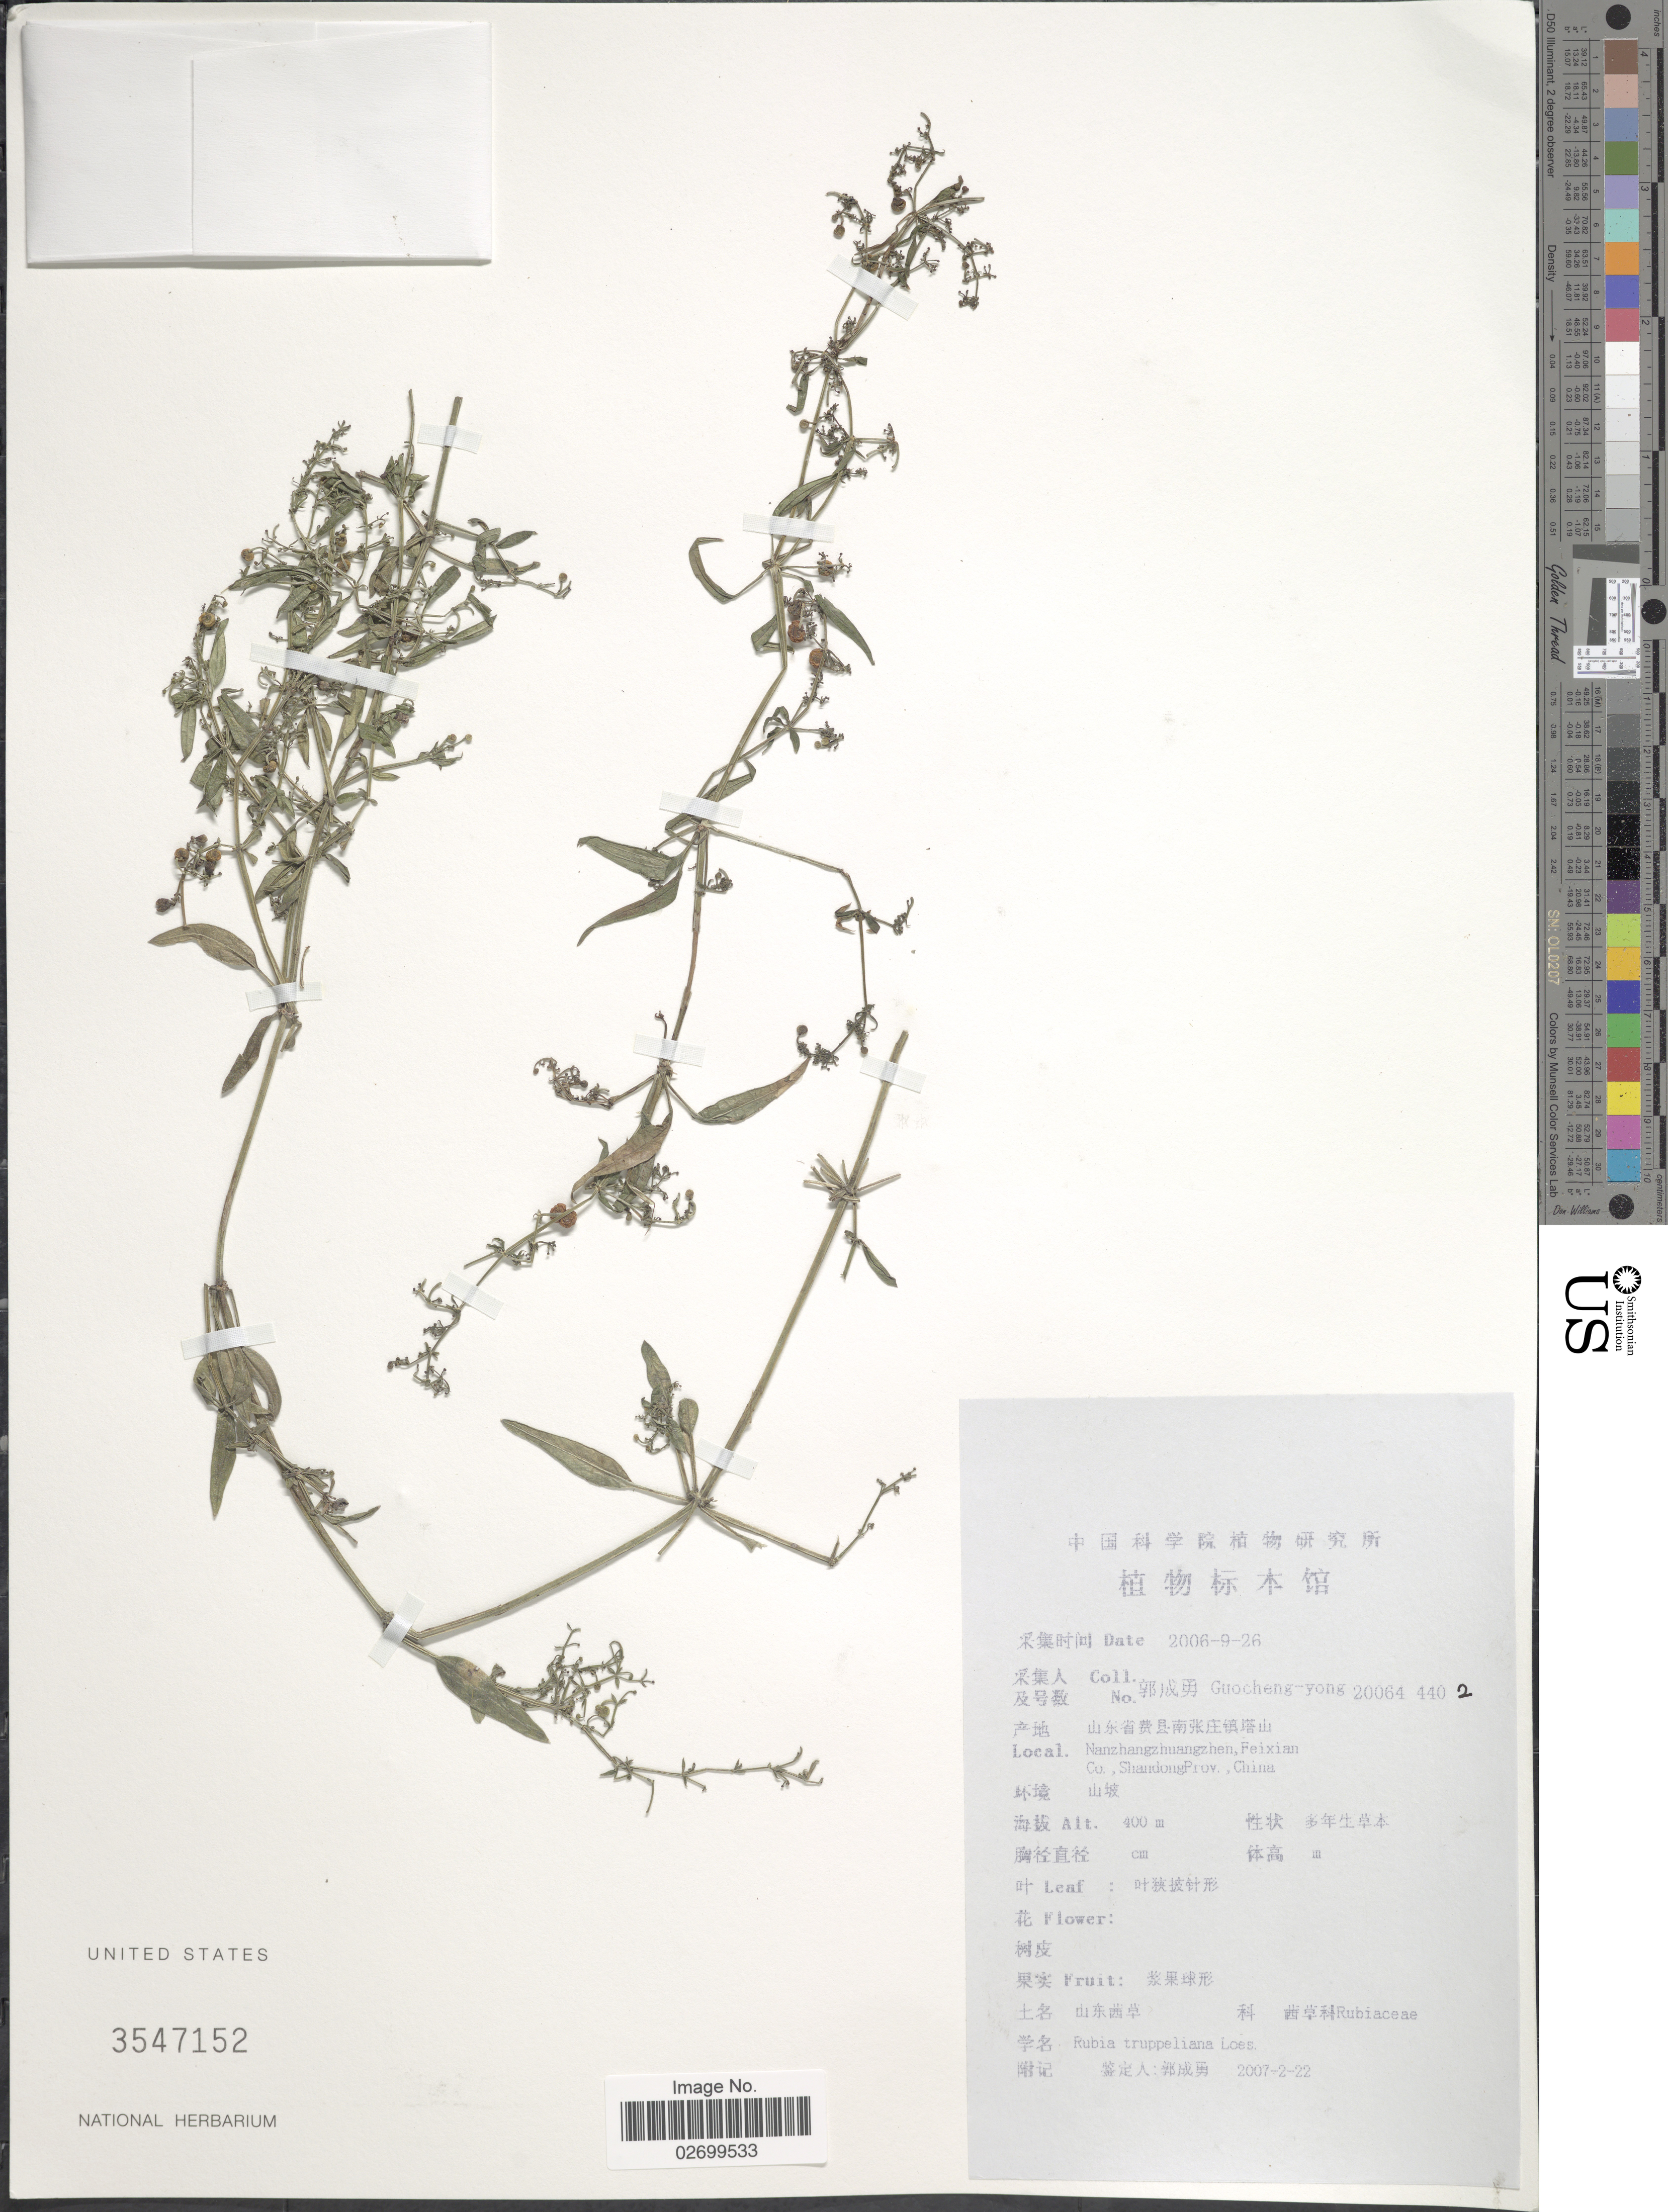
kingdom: Plantae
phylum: Tracheophyta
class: Magnoliopsida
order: Gentianales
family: Rubiaceae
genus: Rubia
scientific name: Rubia truppeliana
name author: Loes.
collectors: Guo cheng-yong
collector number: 200644402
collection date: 2006-09-26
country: China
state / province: Shandong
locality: Nanzhangzhuangzhen, Feixian Co.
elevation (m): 400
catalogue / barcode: US 3547152